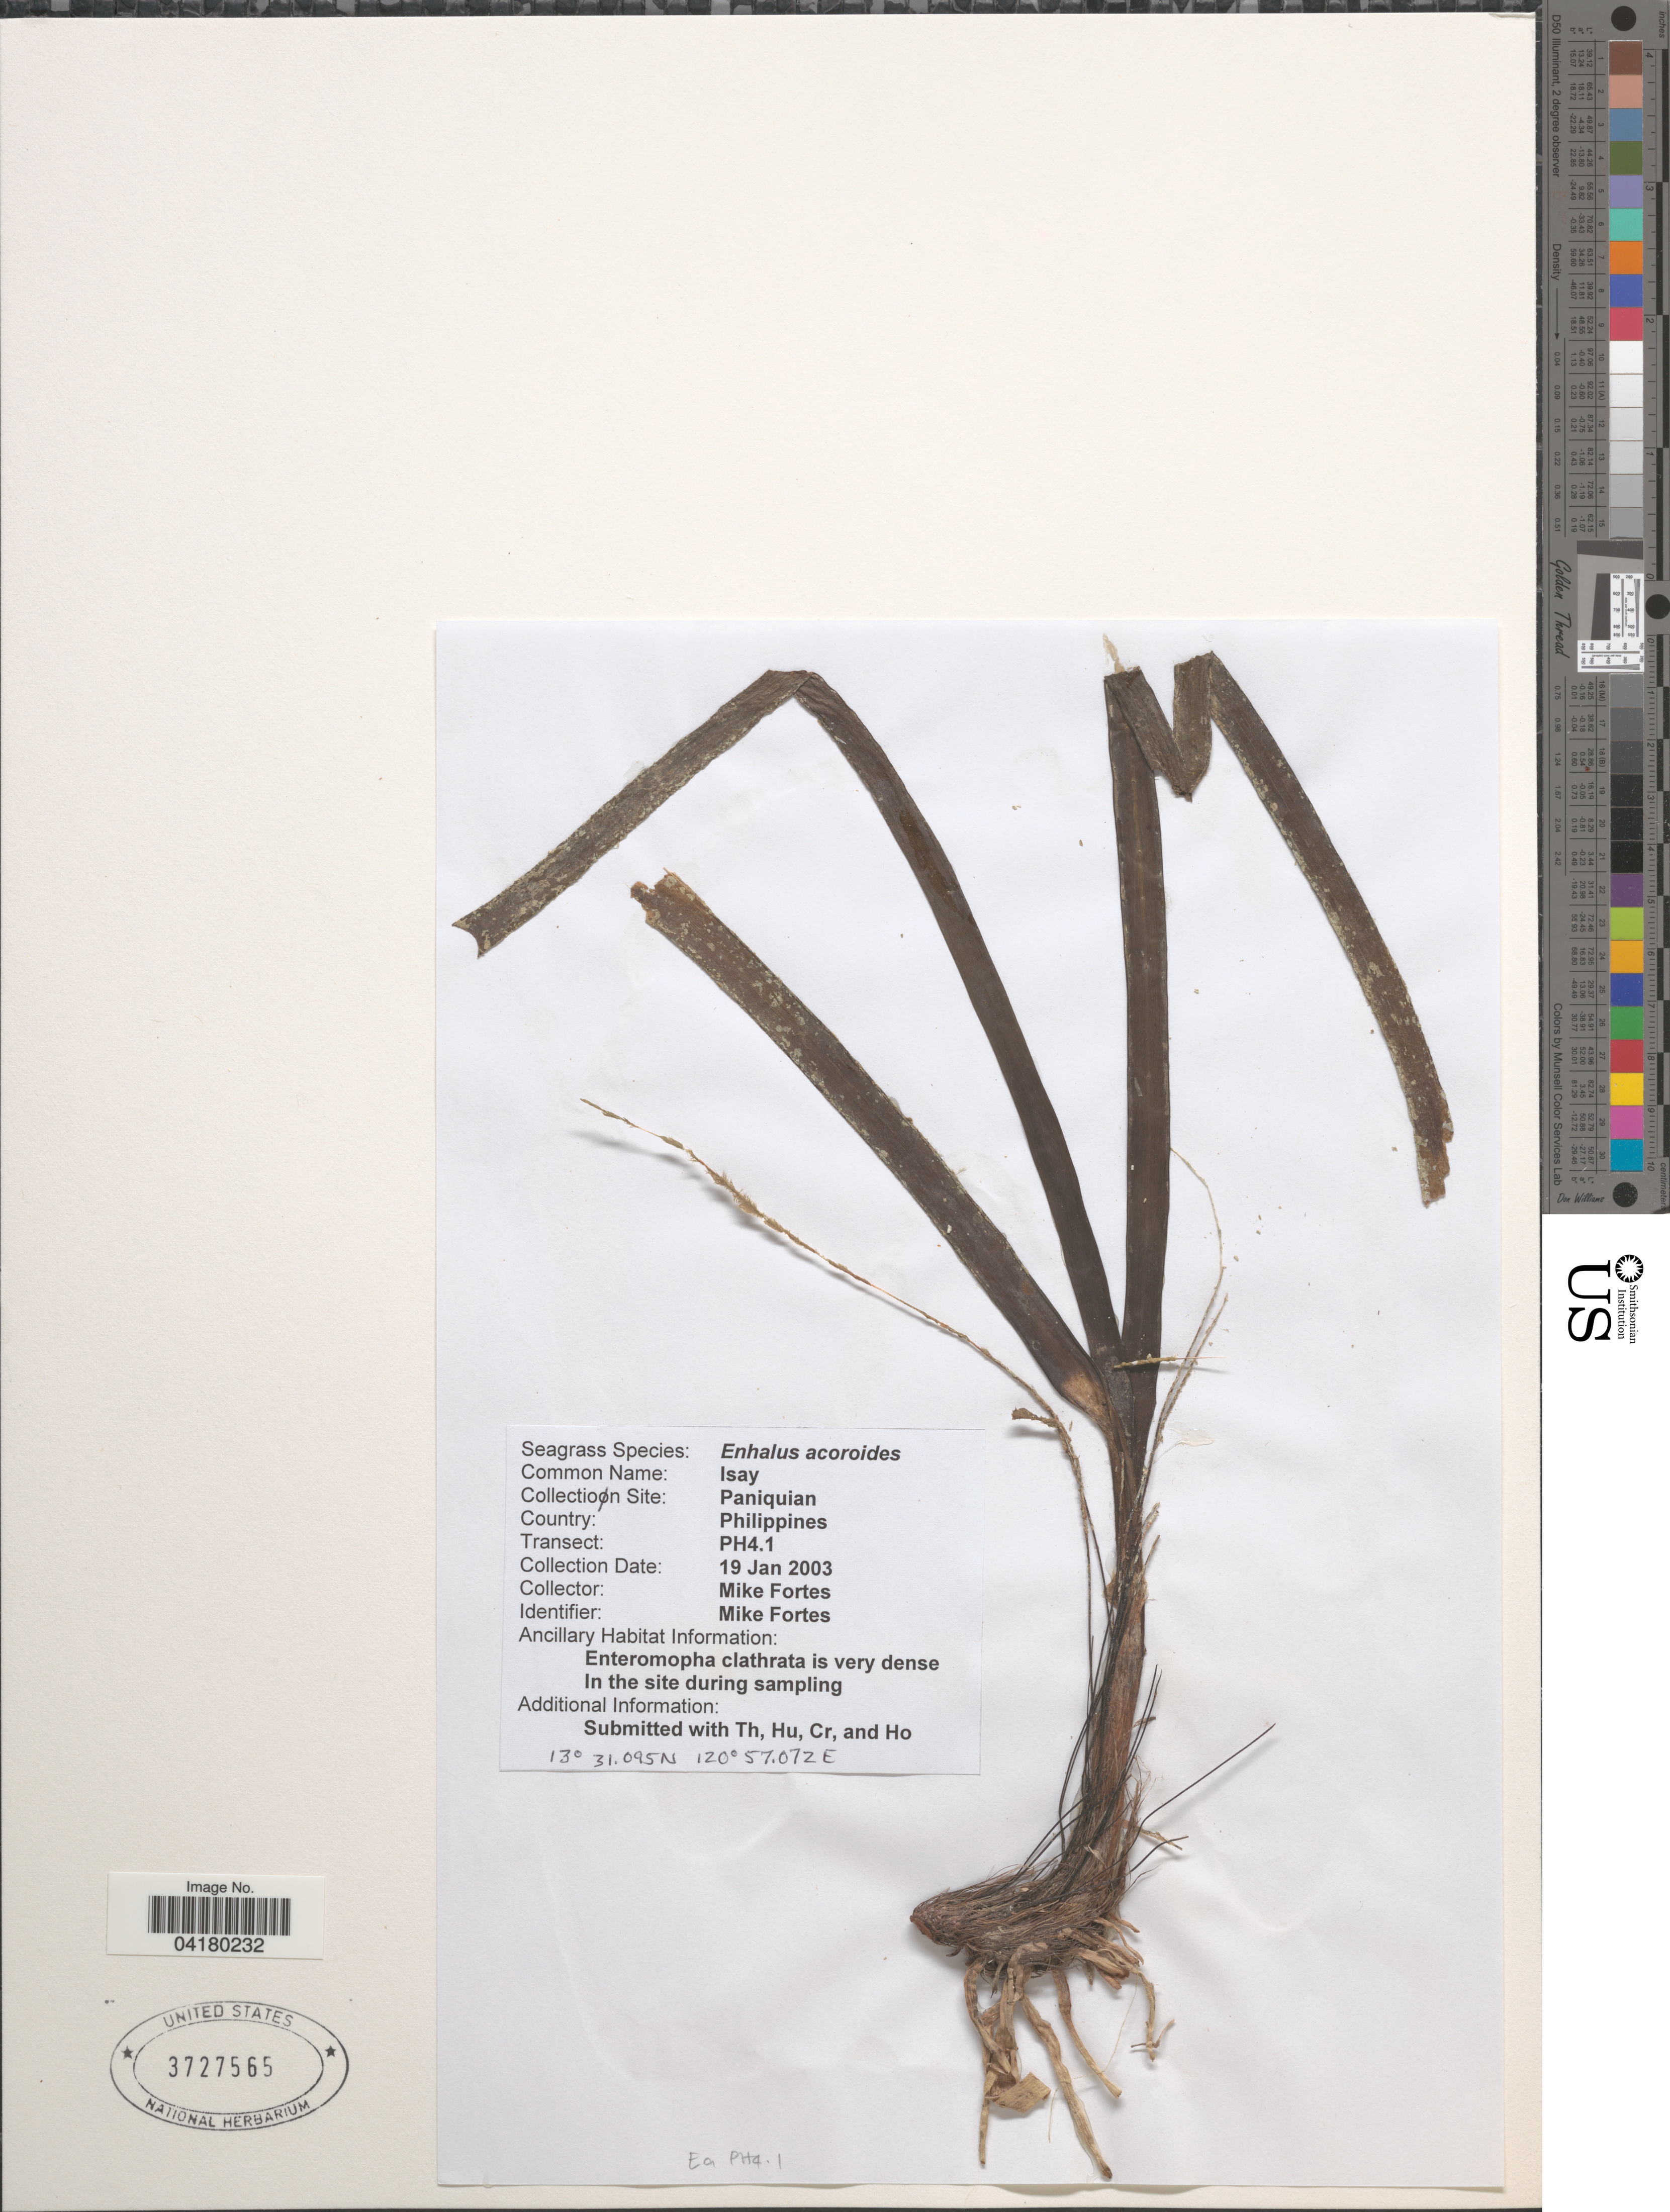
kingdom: Plantae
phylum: Tracheophyta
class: Liliopsida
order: Alismatales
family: Hydrocharitaceae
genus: Enhalus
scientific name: Enhalus acoroides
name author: (L. f.) Royle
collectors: M. Fortes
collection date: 2003-01-19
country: Philippines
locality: Paniquian. Transect: PH4.1.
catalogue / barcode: US 3727565